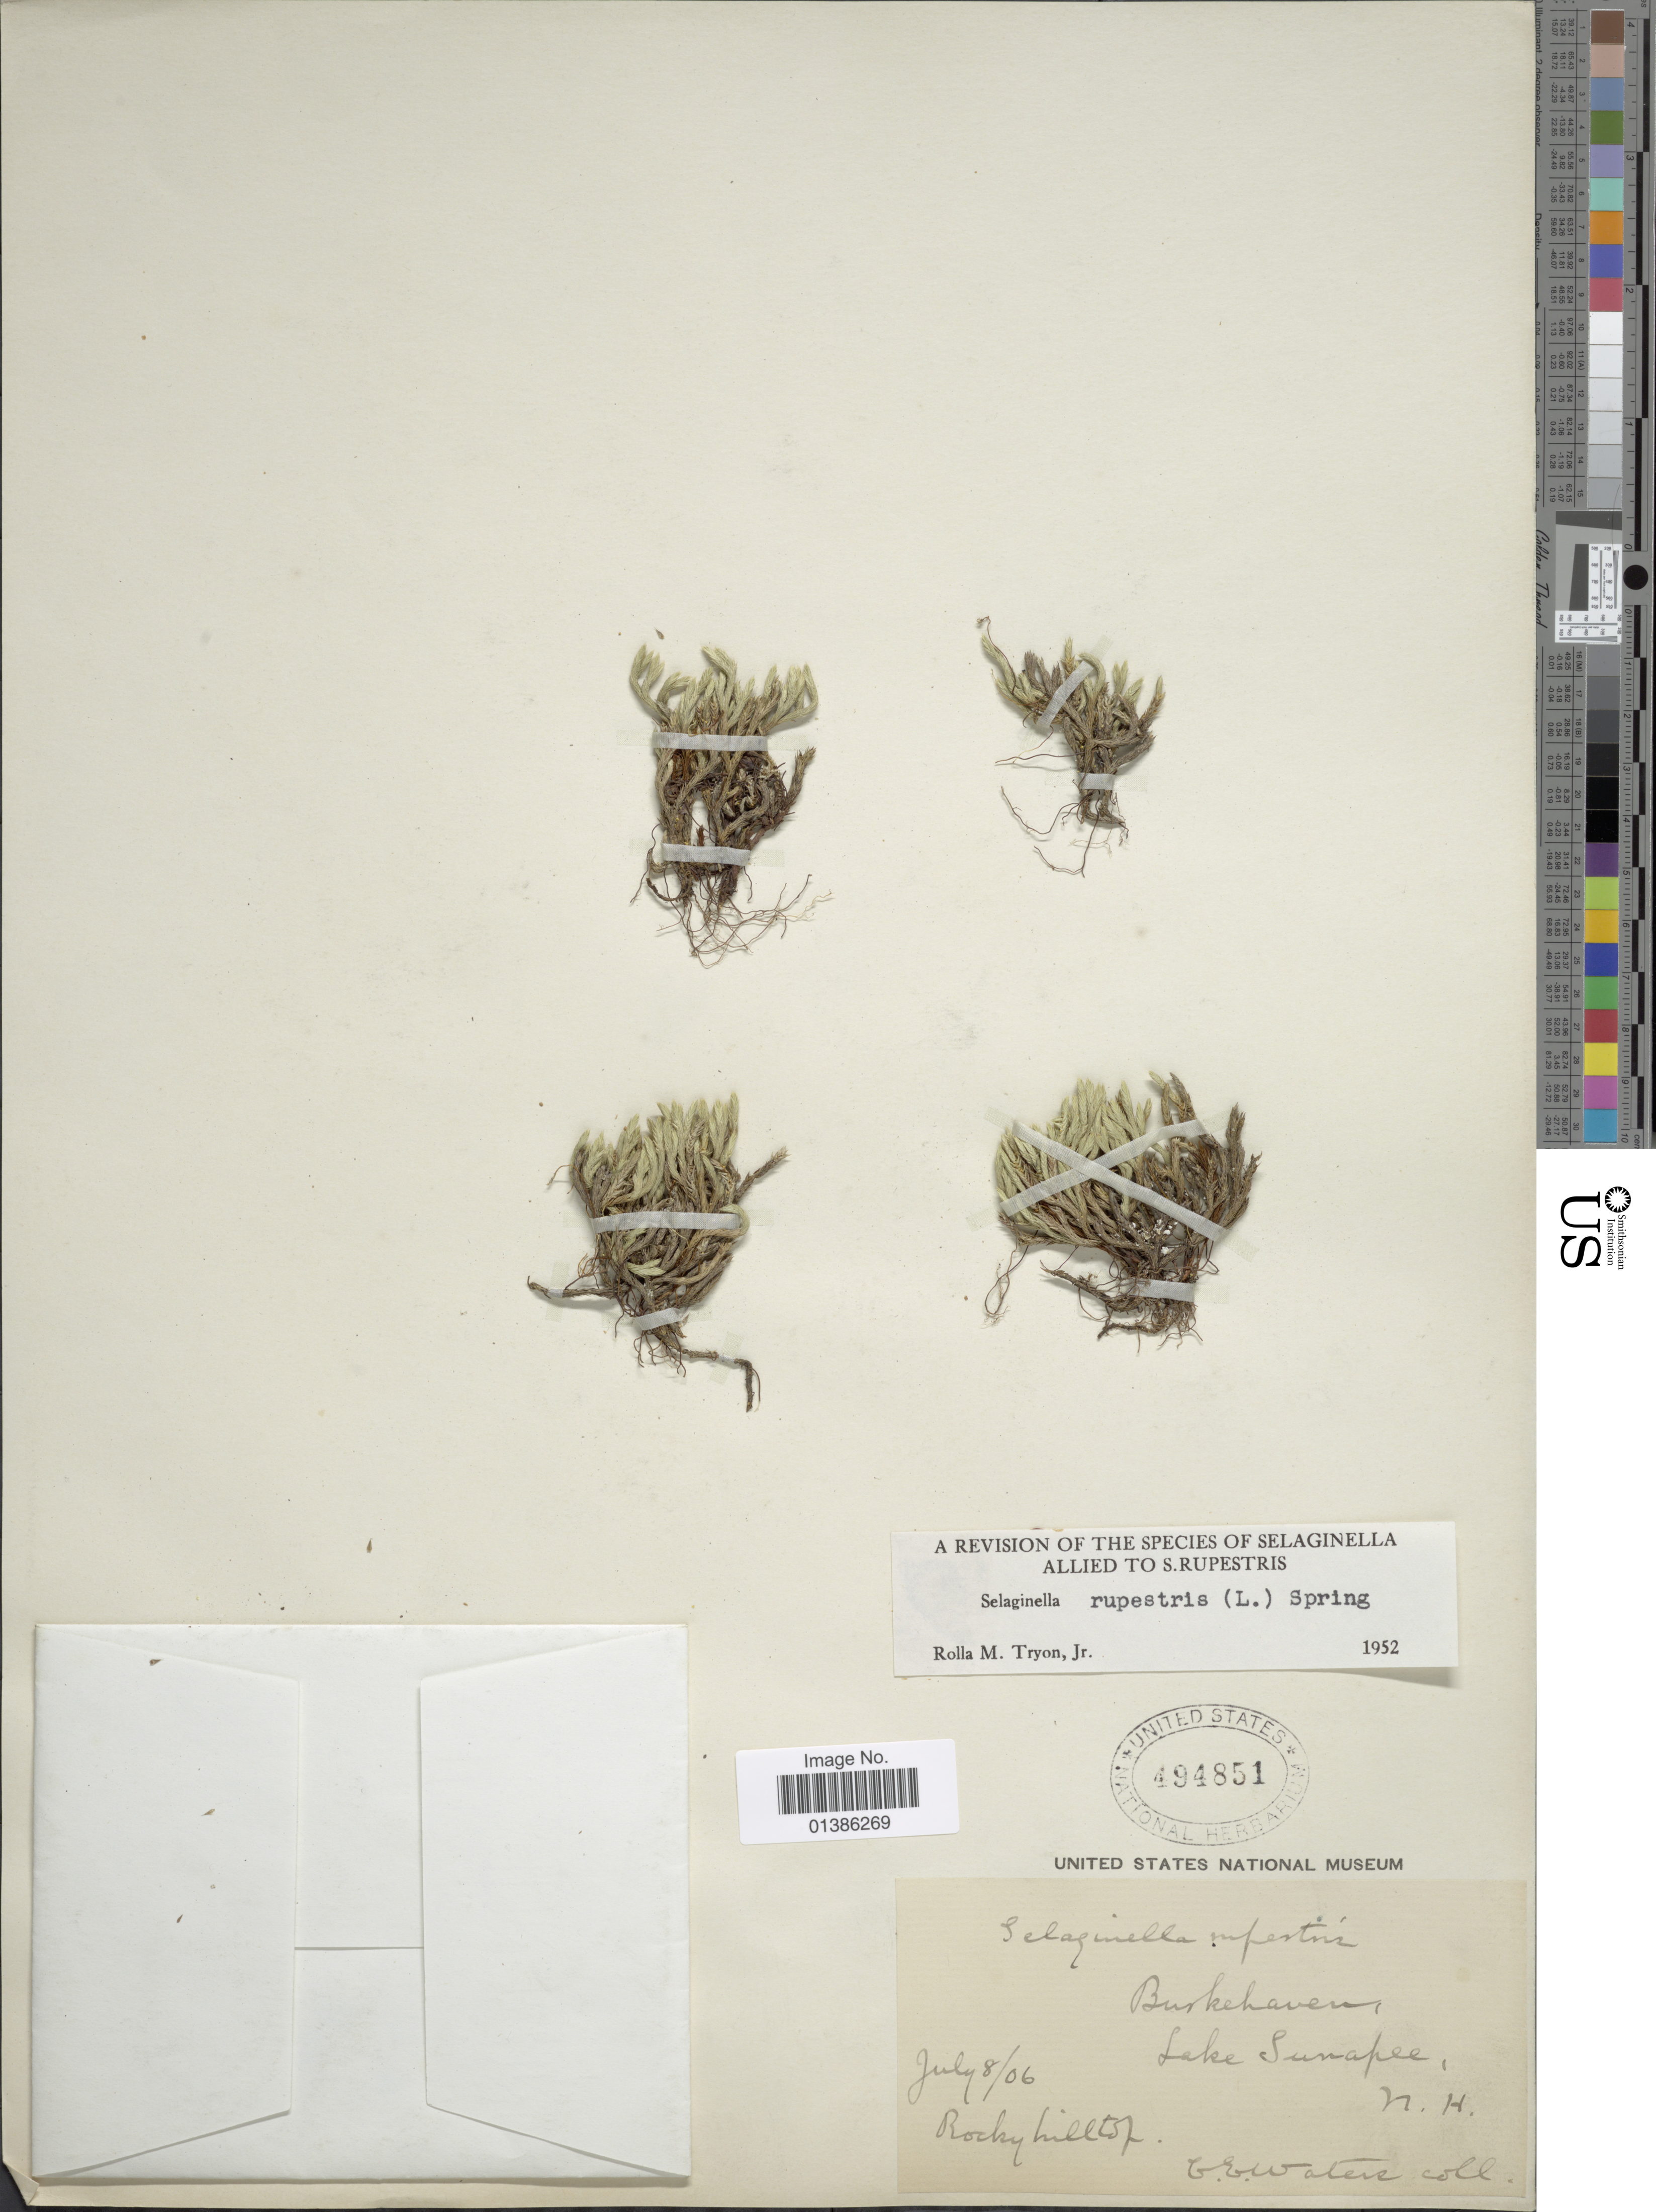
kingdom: Plantae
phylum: Tracheophyta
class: Lycopodiopsida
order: Selaginellales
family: Selaginellaceae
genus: Selaginella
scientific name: Selaginella rupestris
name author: (L.) Spring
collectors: G. Waters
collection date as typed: Transcribed d/m/y: 8/7/6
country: United States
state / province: New Hampshire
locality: Burkehaven, Lake Sunapee.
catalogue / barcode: US 494851